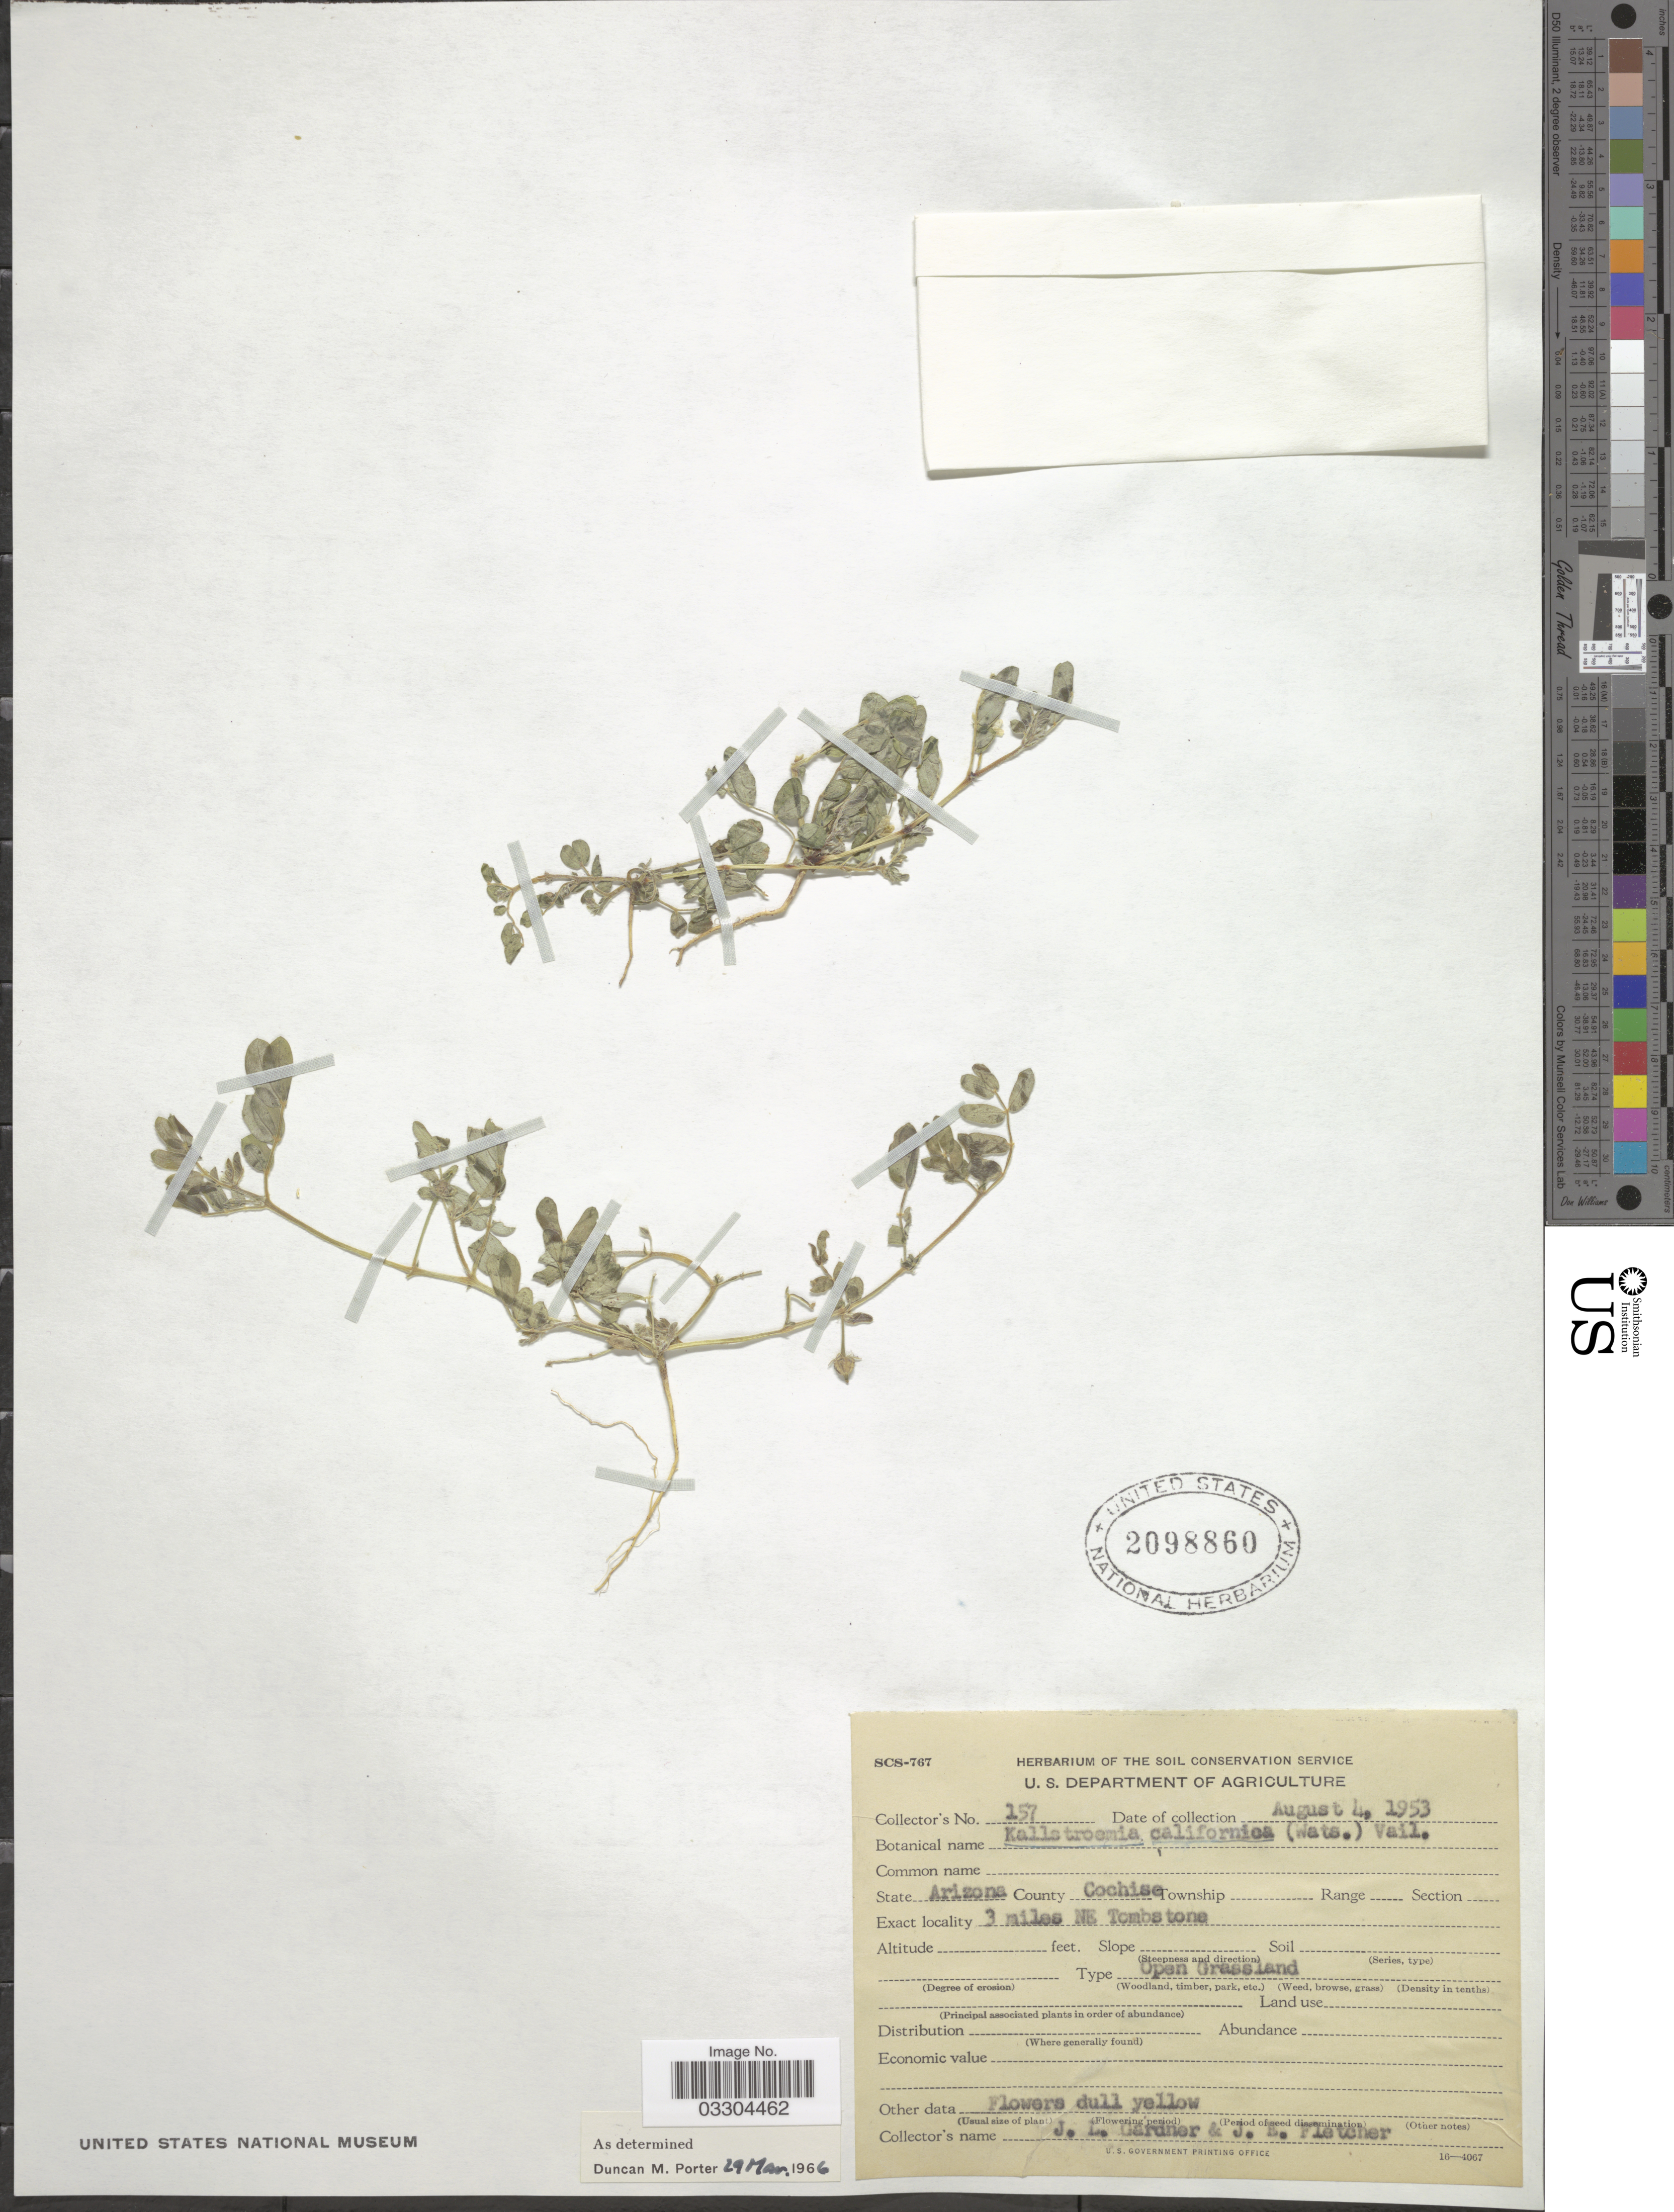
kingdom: Plantae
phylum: Tracheophyta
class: Magnoliopsida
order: Zygophyllales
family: Zygophyllaceae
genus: Kallstroemia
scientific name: Kallstroemia californica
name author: (S. Watson) Vail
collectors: J. L. Gardner & J. Fletcher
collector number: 157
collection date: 1953-08-04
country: United States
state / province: Arizona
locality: County Cochise. 3 miles NE Tombstone.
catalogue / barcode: US 2098860